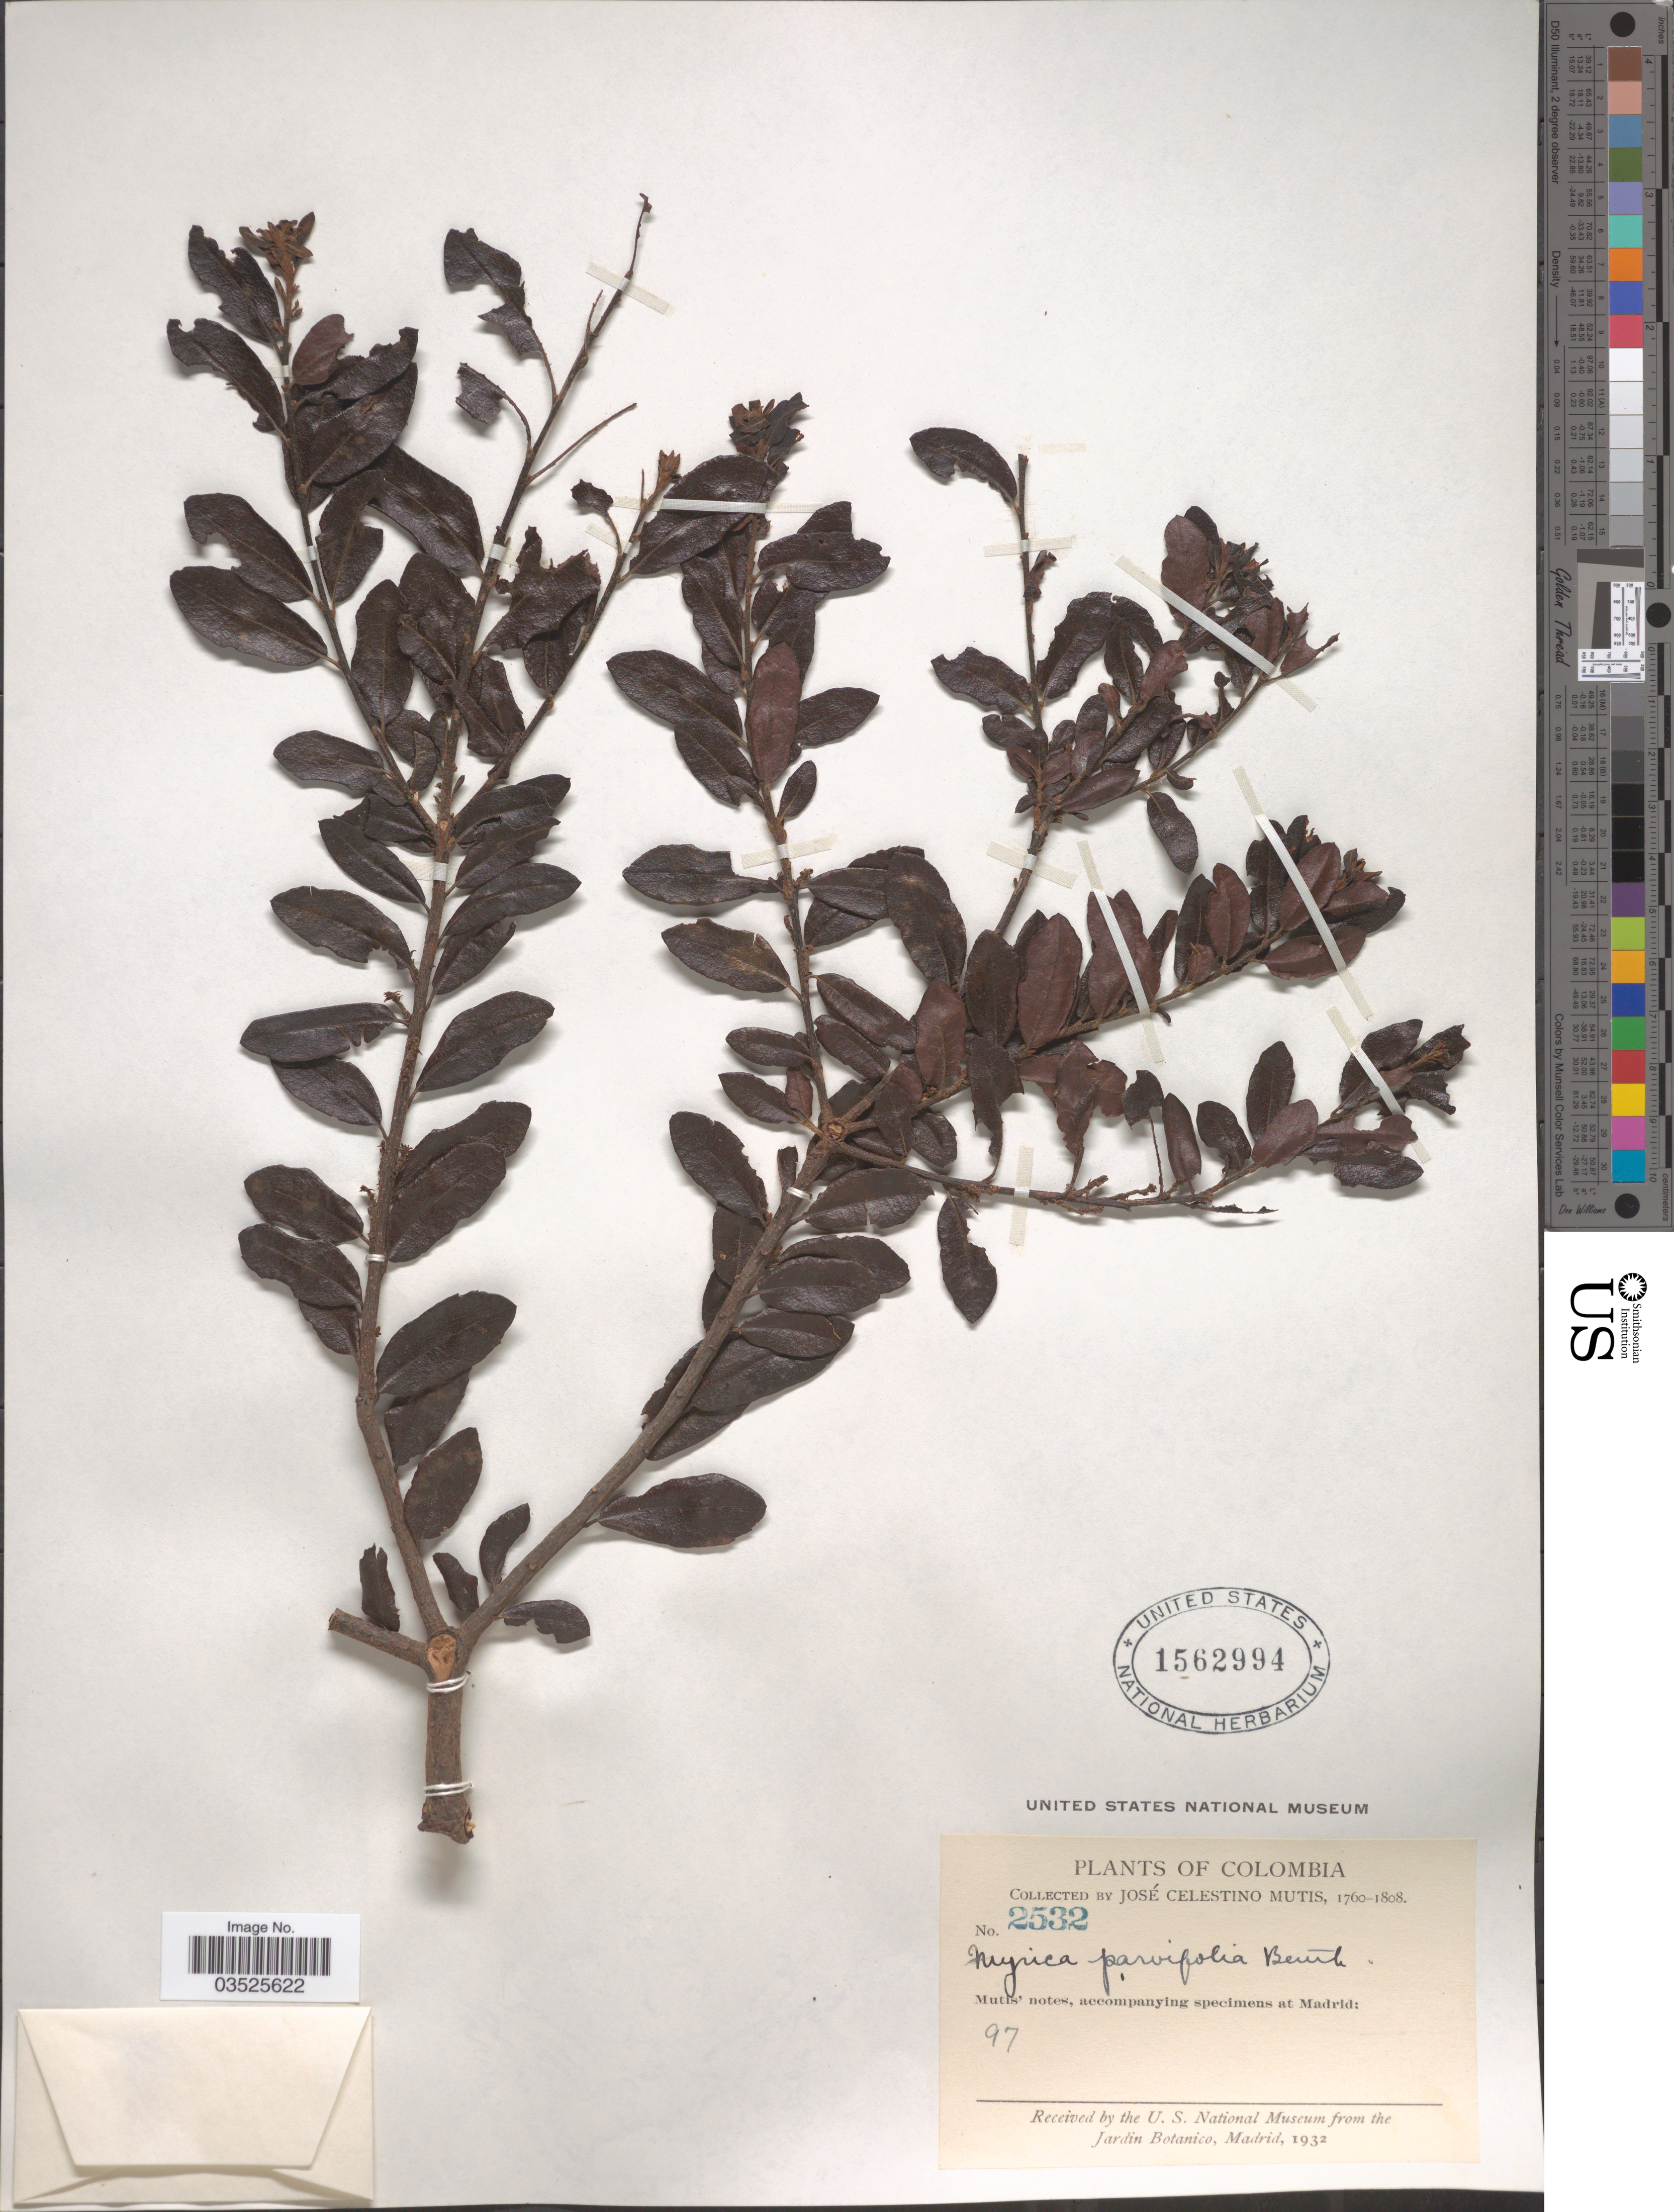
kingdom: Plantae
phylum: Tracheophyta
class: Magnoliopsida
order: Fagales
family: Myricaceae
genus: Morella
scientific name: Morella parvifolia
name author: (Benth.) Parra-Os.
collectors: J. C. B. Mutis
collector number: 2532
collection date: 1760/1808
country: Colombia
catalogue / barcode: US 1562994